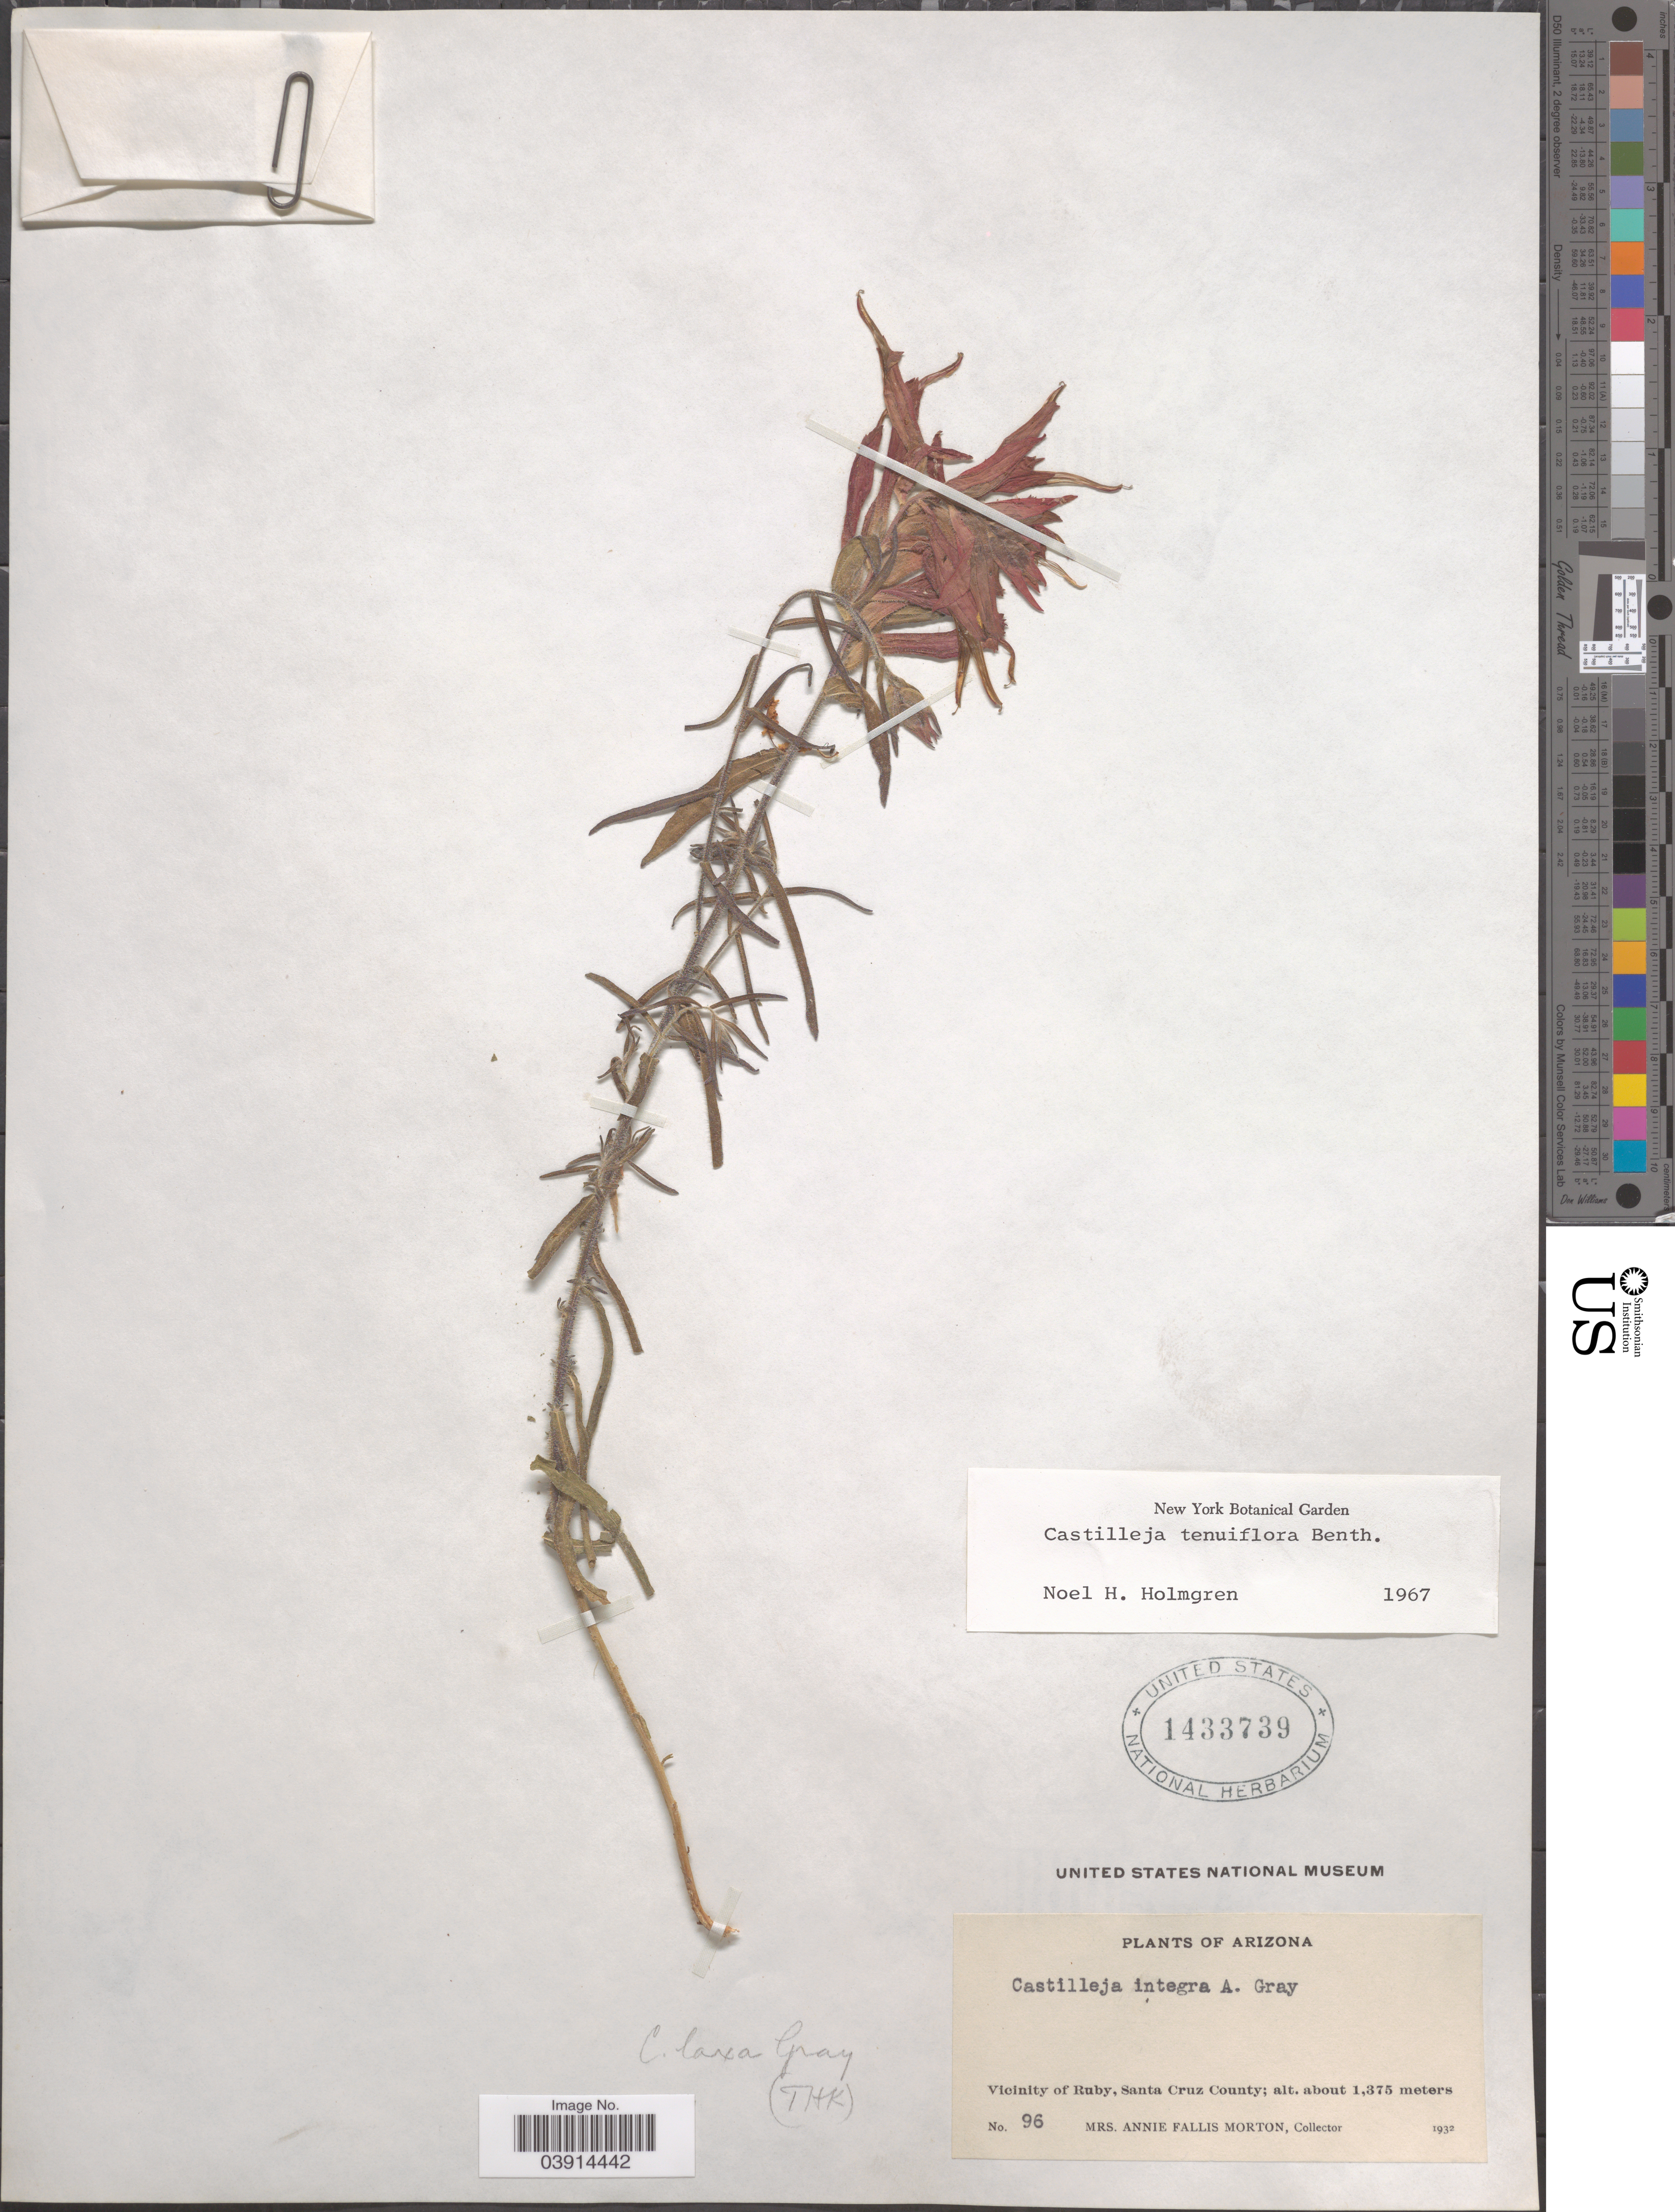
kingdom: Plantae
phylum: Tracheophyta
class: Magnoliopsida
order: Lamiales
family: Orobanchaceae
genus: Castilleja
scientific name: Castilleja tenuiflora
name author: Benth.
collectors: A. Morton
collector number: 96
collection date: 1932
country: United States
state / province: Arizona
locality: Vicinity of Ruby, Santa Cruz County.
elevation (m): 1375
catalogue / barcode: US 1433739